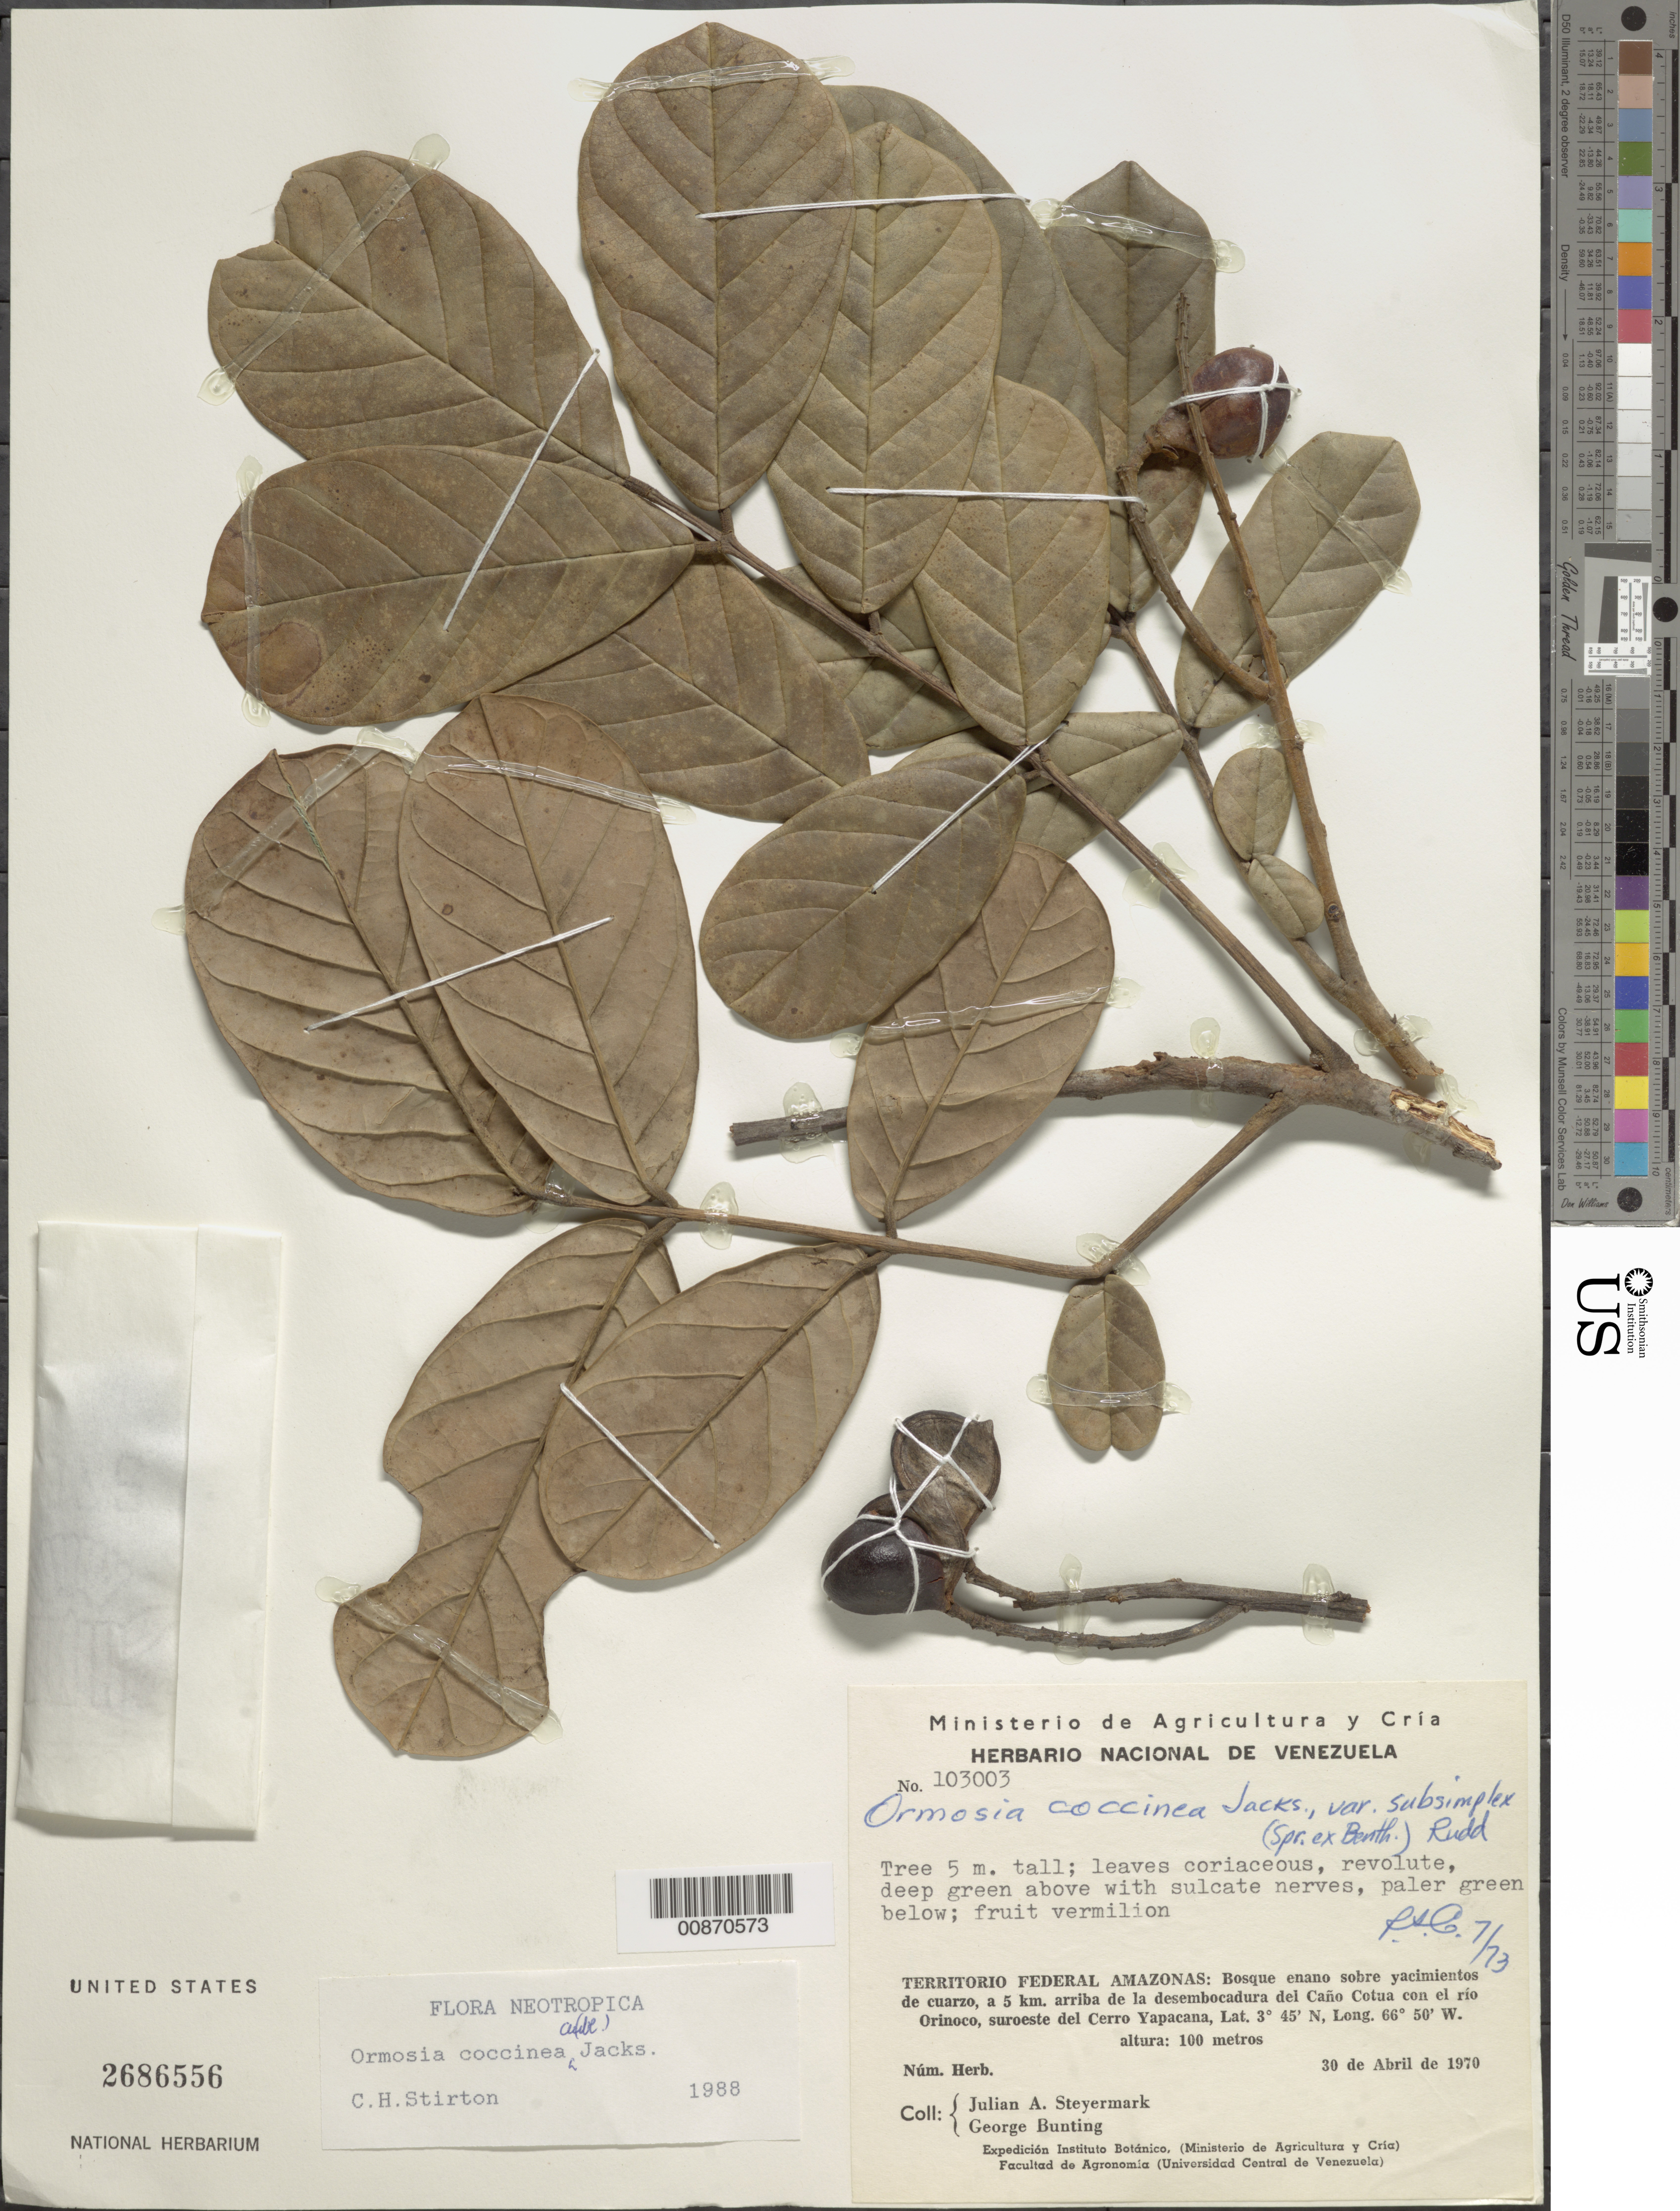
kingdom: Plantae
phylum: Tracheophyta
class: Magnoliopsida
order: Fabales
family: Fabaceae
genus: Ormosia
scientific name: Ormosia coccinea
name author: (Aubl.) Jacks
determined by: Stirton, Charles H.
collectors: J. Steyermark & G. S. Bunting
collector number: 103003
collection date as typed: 30-Apr-70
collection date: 1970-04-30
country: Venezuela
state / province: Amazonas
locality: Cerro Yapacána, SW of; a 5 km arriba de la desembocadura del Caño Cotua con el río Orinoco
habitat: Bosque enano sobre yacimientos de cuarzo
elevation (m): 100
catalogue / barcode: US 2686556